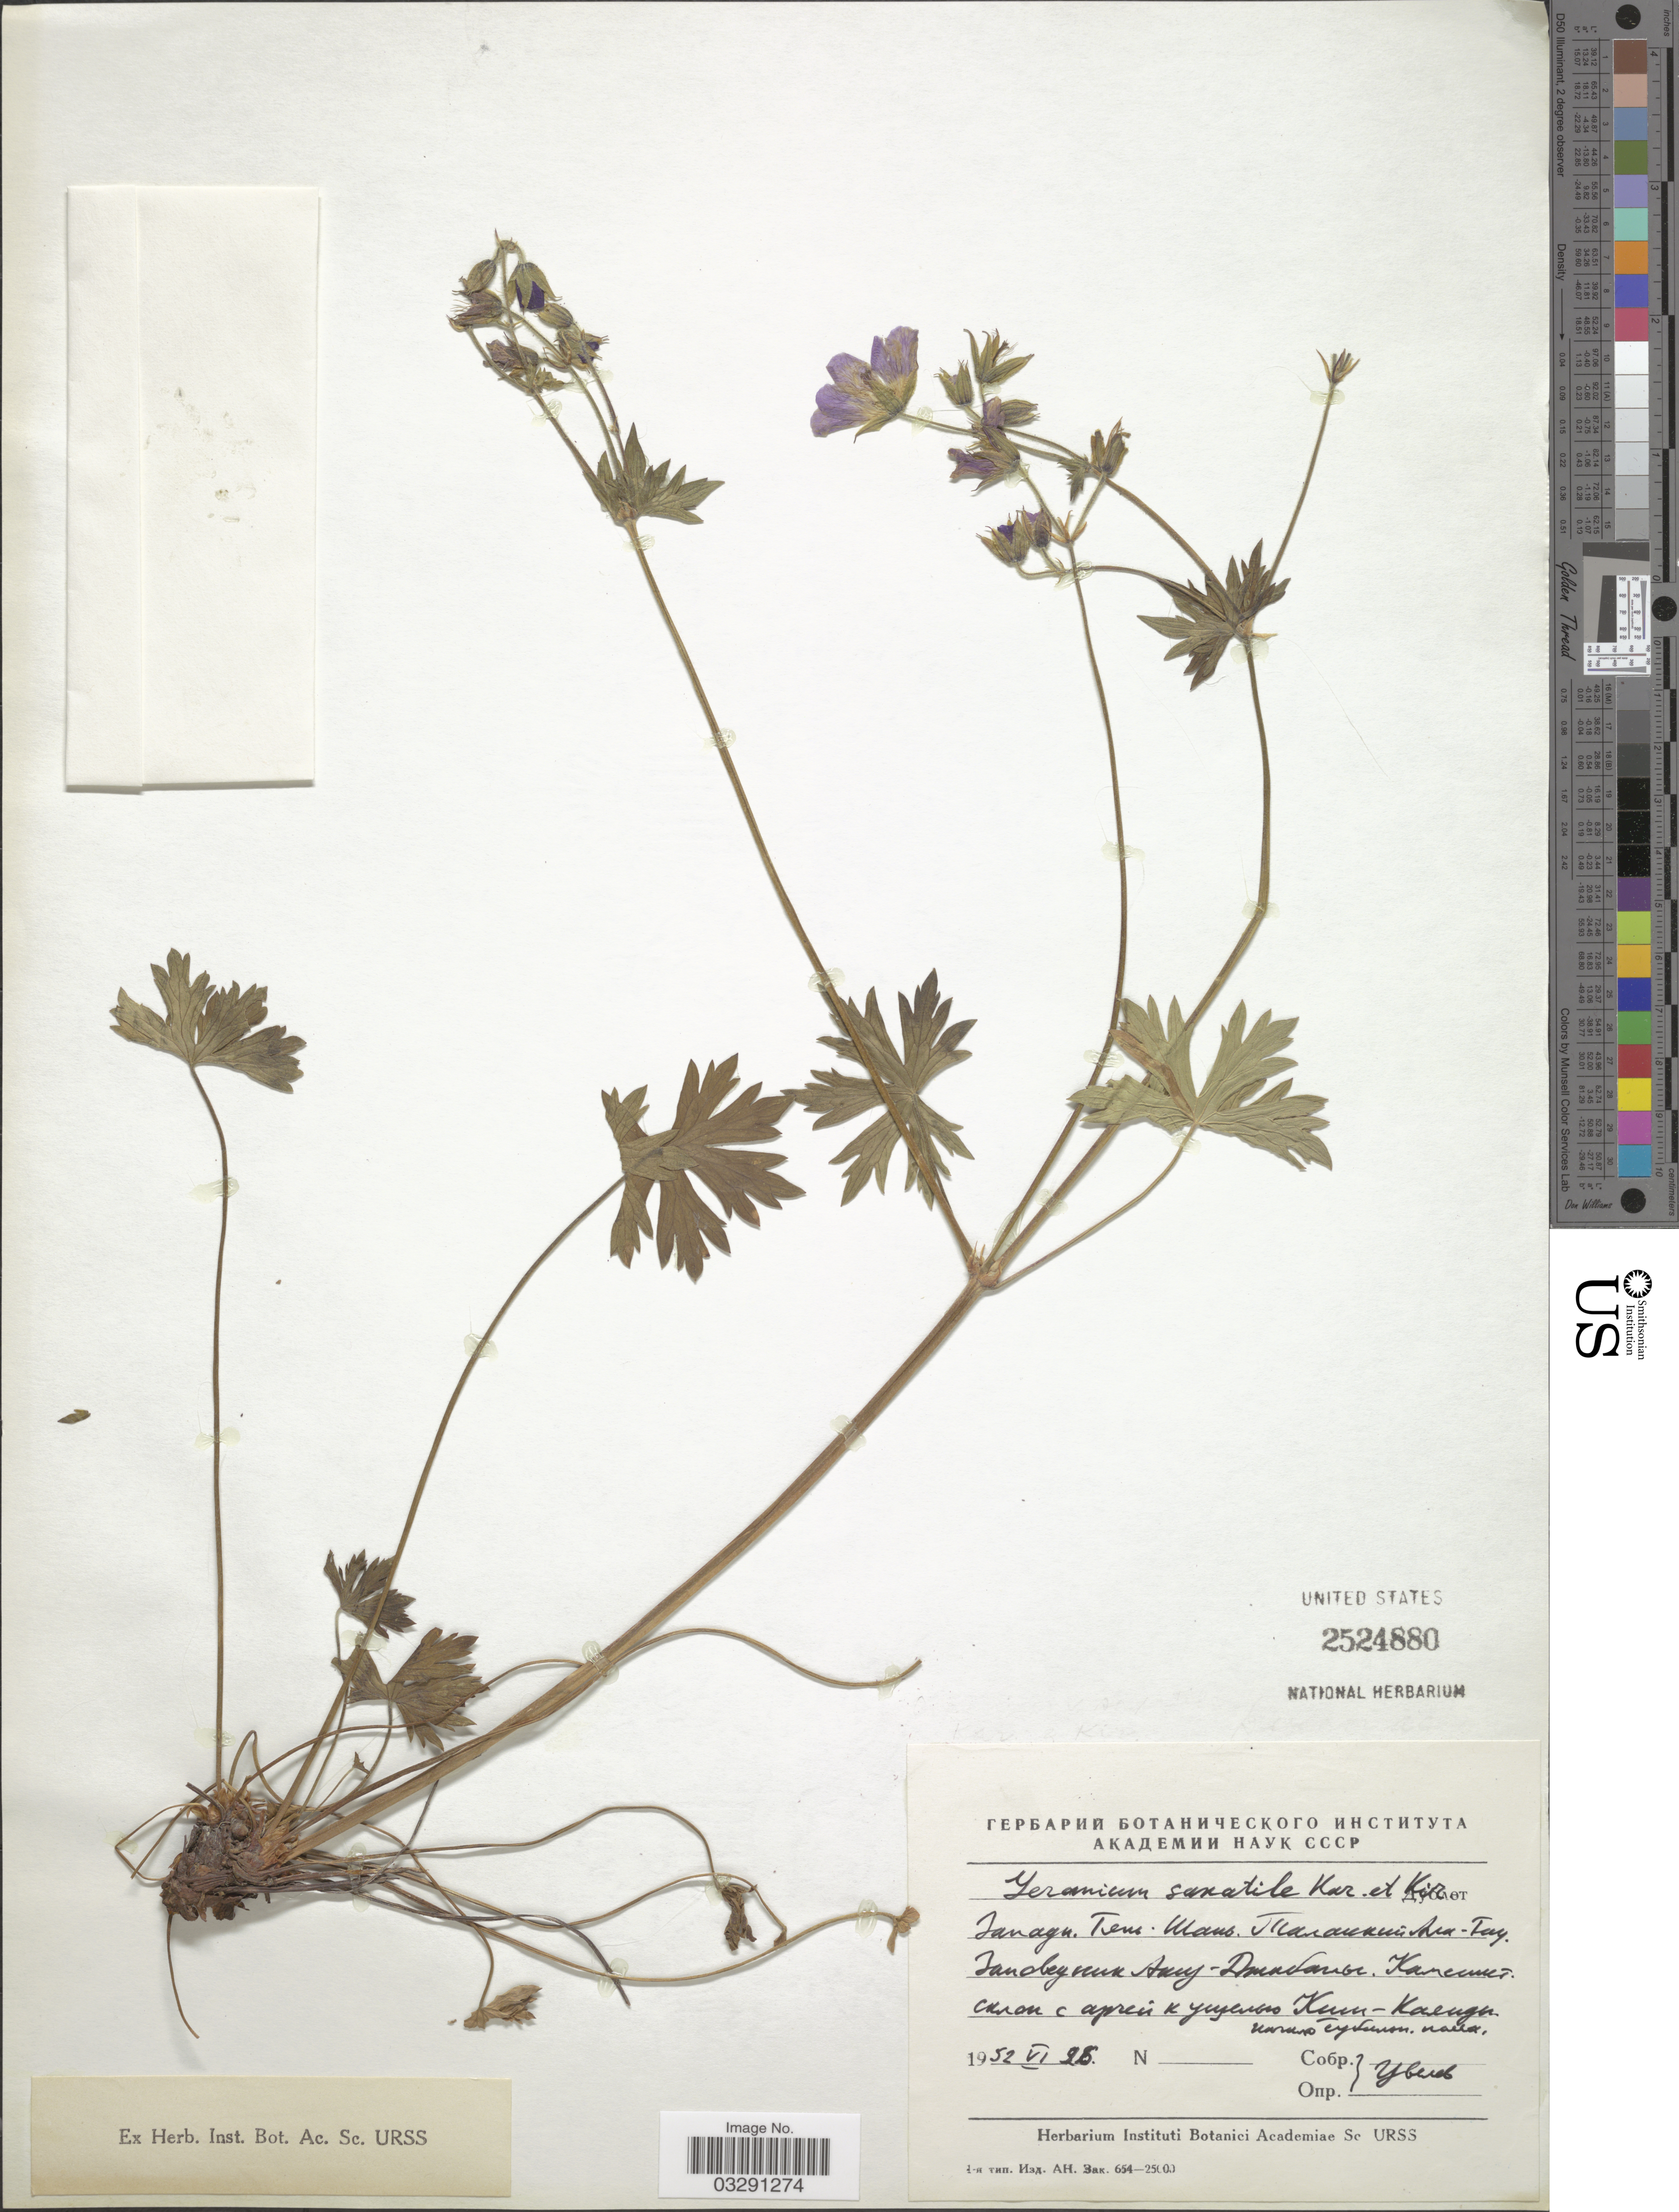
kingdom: Plantae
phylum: Tracheophyta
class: Magnoliopsida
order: Geraniales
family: Geraniaceae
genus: Geranium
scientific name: Geranium saxatile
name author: Kar. & Kir.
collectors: Tsvelev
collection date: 1952-06-25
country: Kazakhstan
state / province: South Kazakhstan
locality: Western Tien Shan Mts, Talasskiy Alatau, Aksu- Zhabagly Nature Reserve.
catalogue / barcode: US 2524880